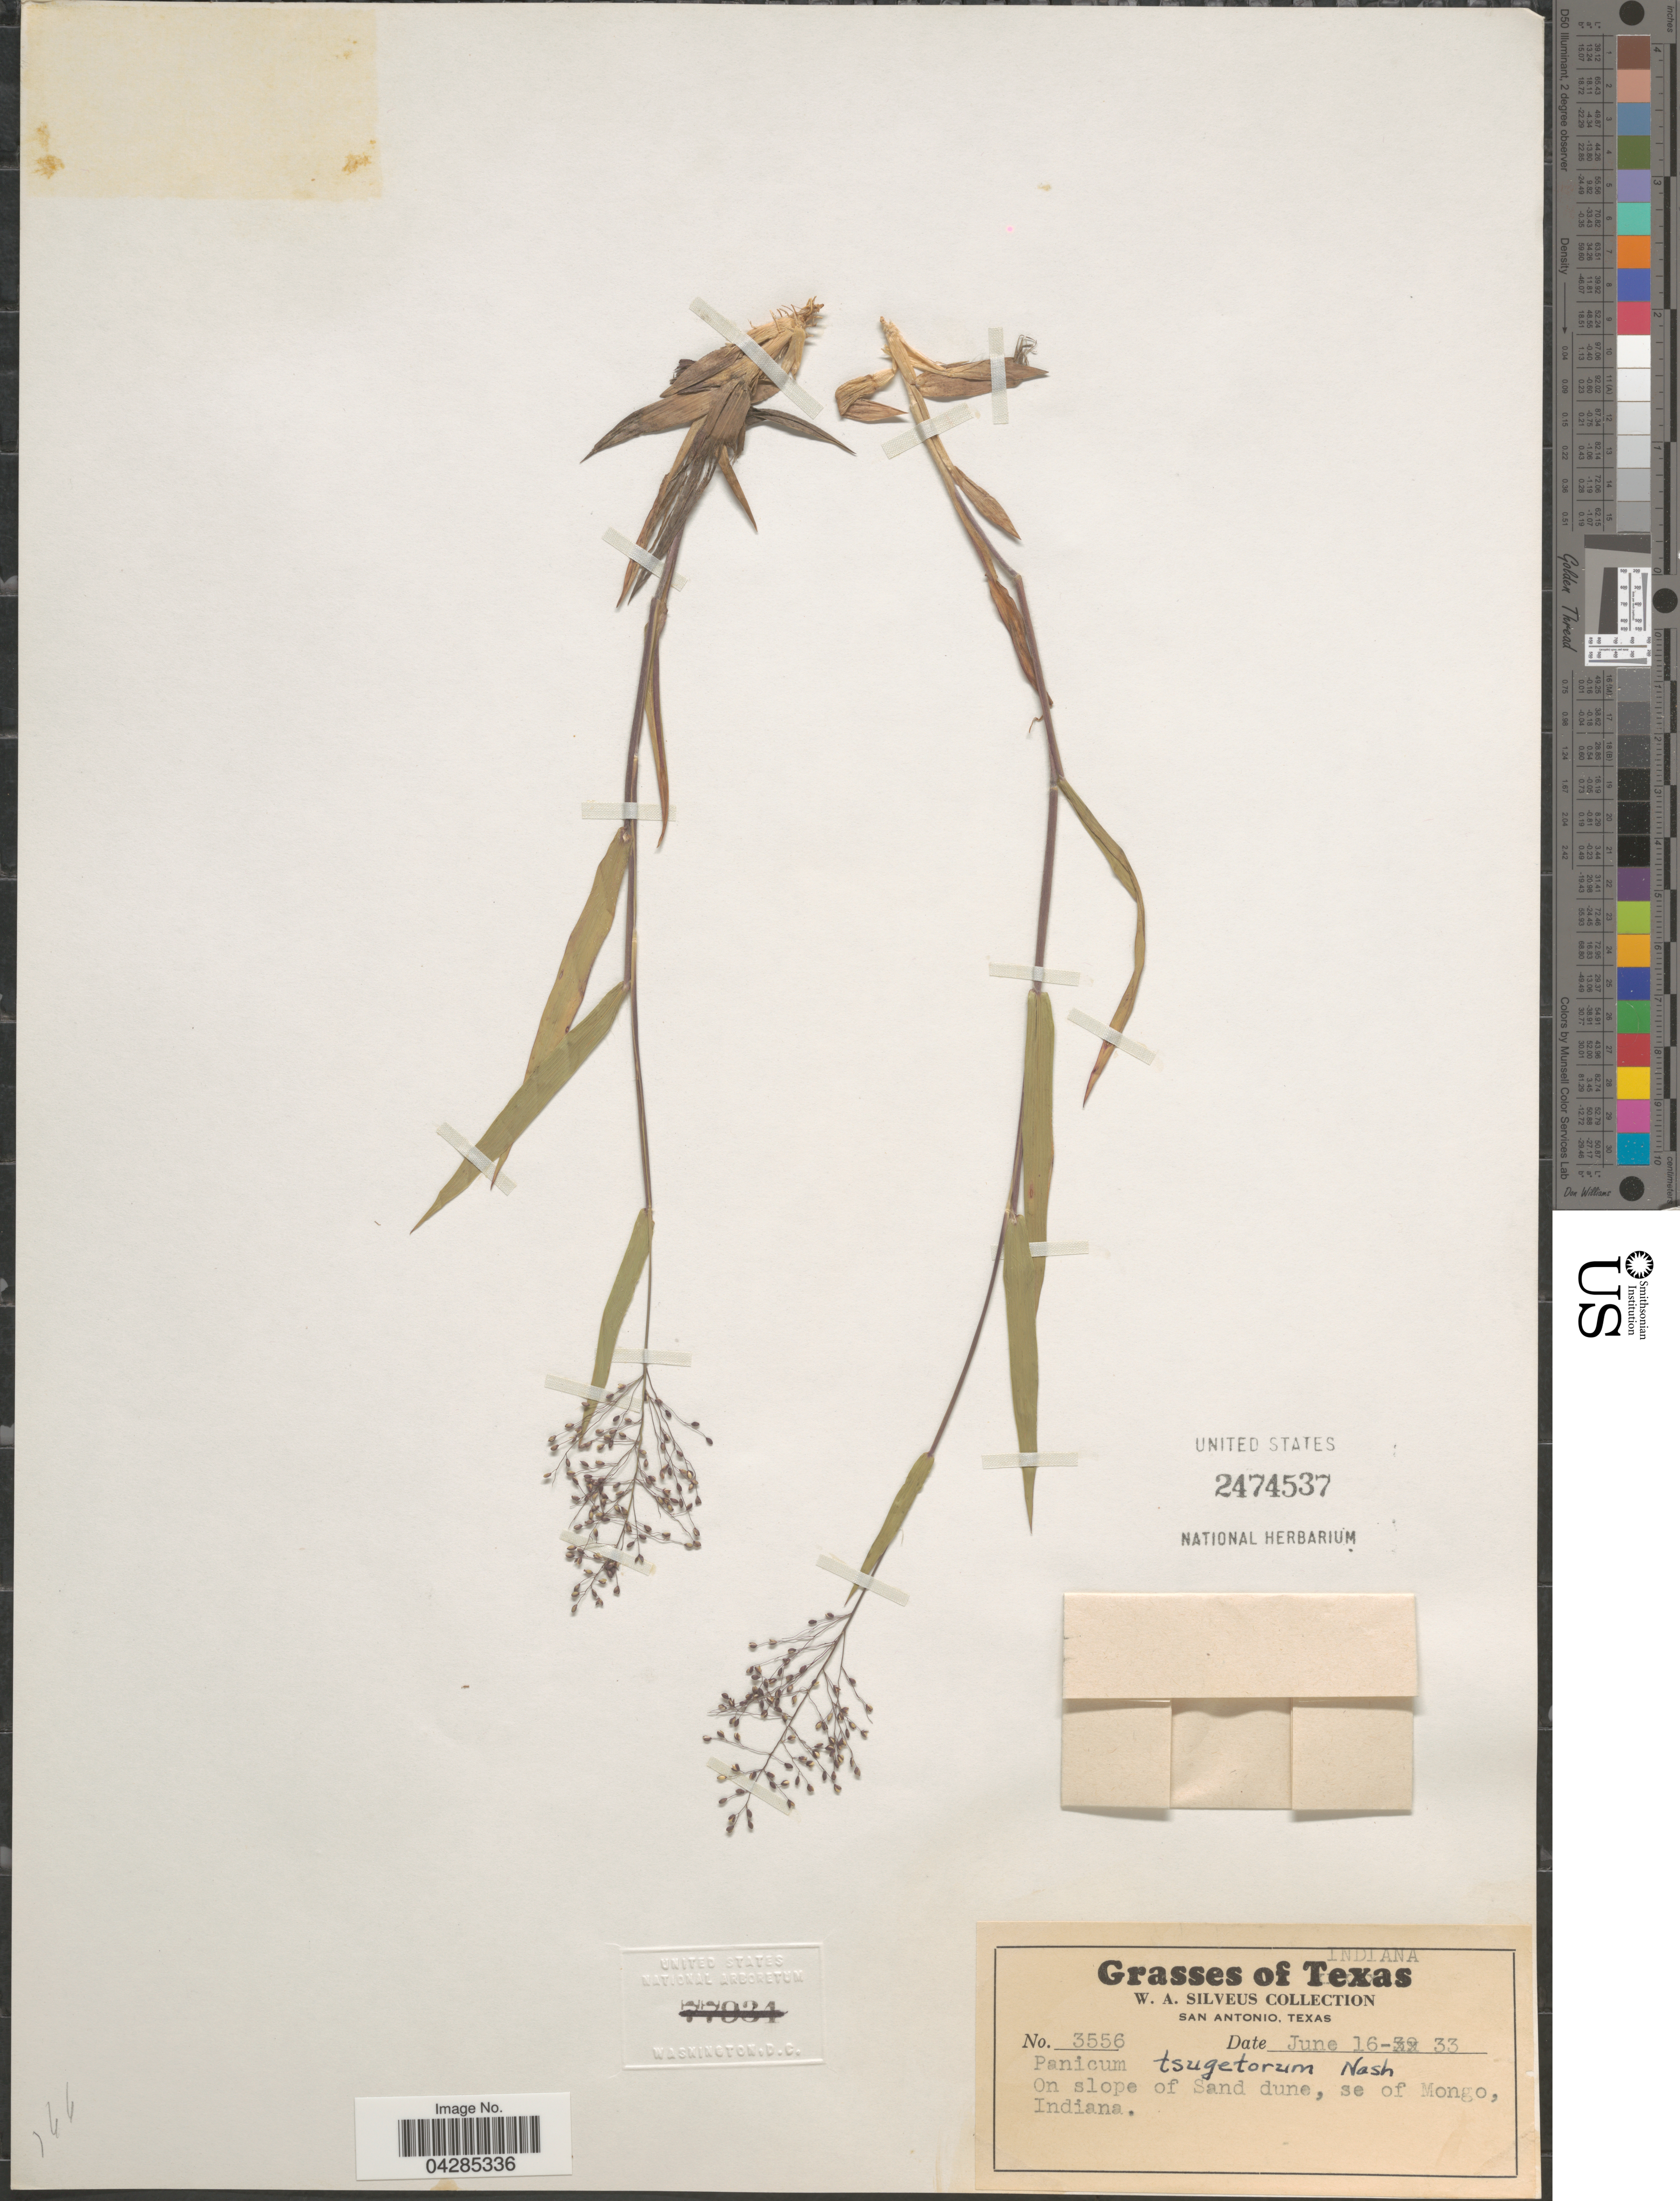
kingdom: Plantae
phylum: Tracheophyta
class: Liliopsida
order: Poales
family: Poaceae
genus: Dichanthelium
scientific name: Dichanthelium portoricense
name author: (Desv. ex Ham.) B.F. Hansen & Wunderlin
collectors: W. Silveus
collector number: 3556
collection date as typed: Transcribed d/m/y: 16/6/33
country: United States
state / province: Indiana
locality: On slope of Sand dune, se of Mongo.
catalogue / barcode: US 2474537